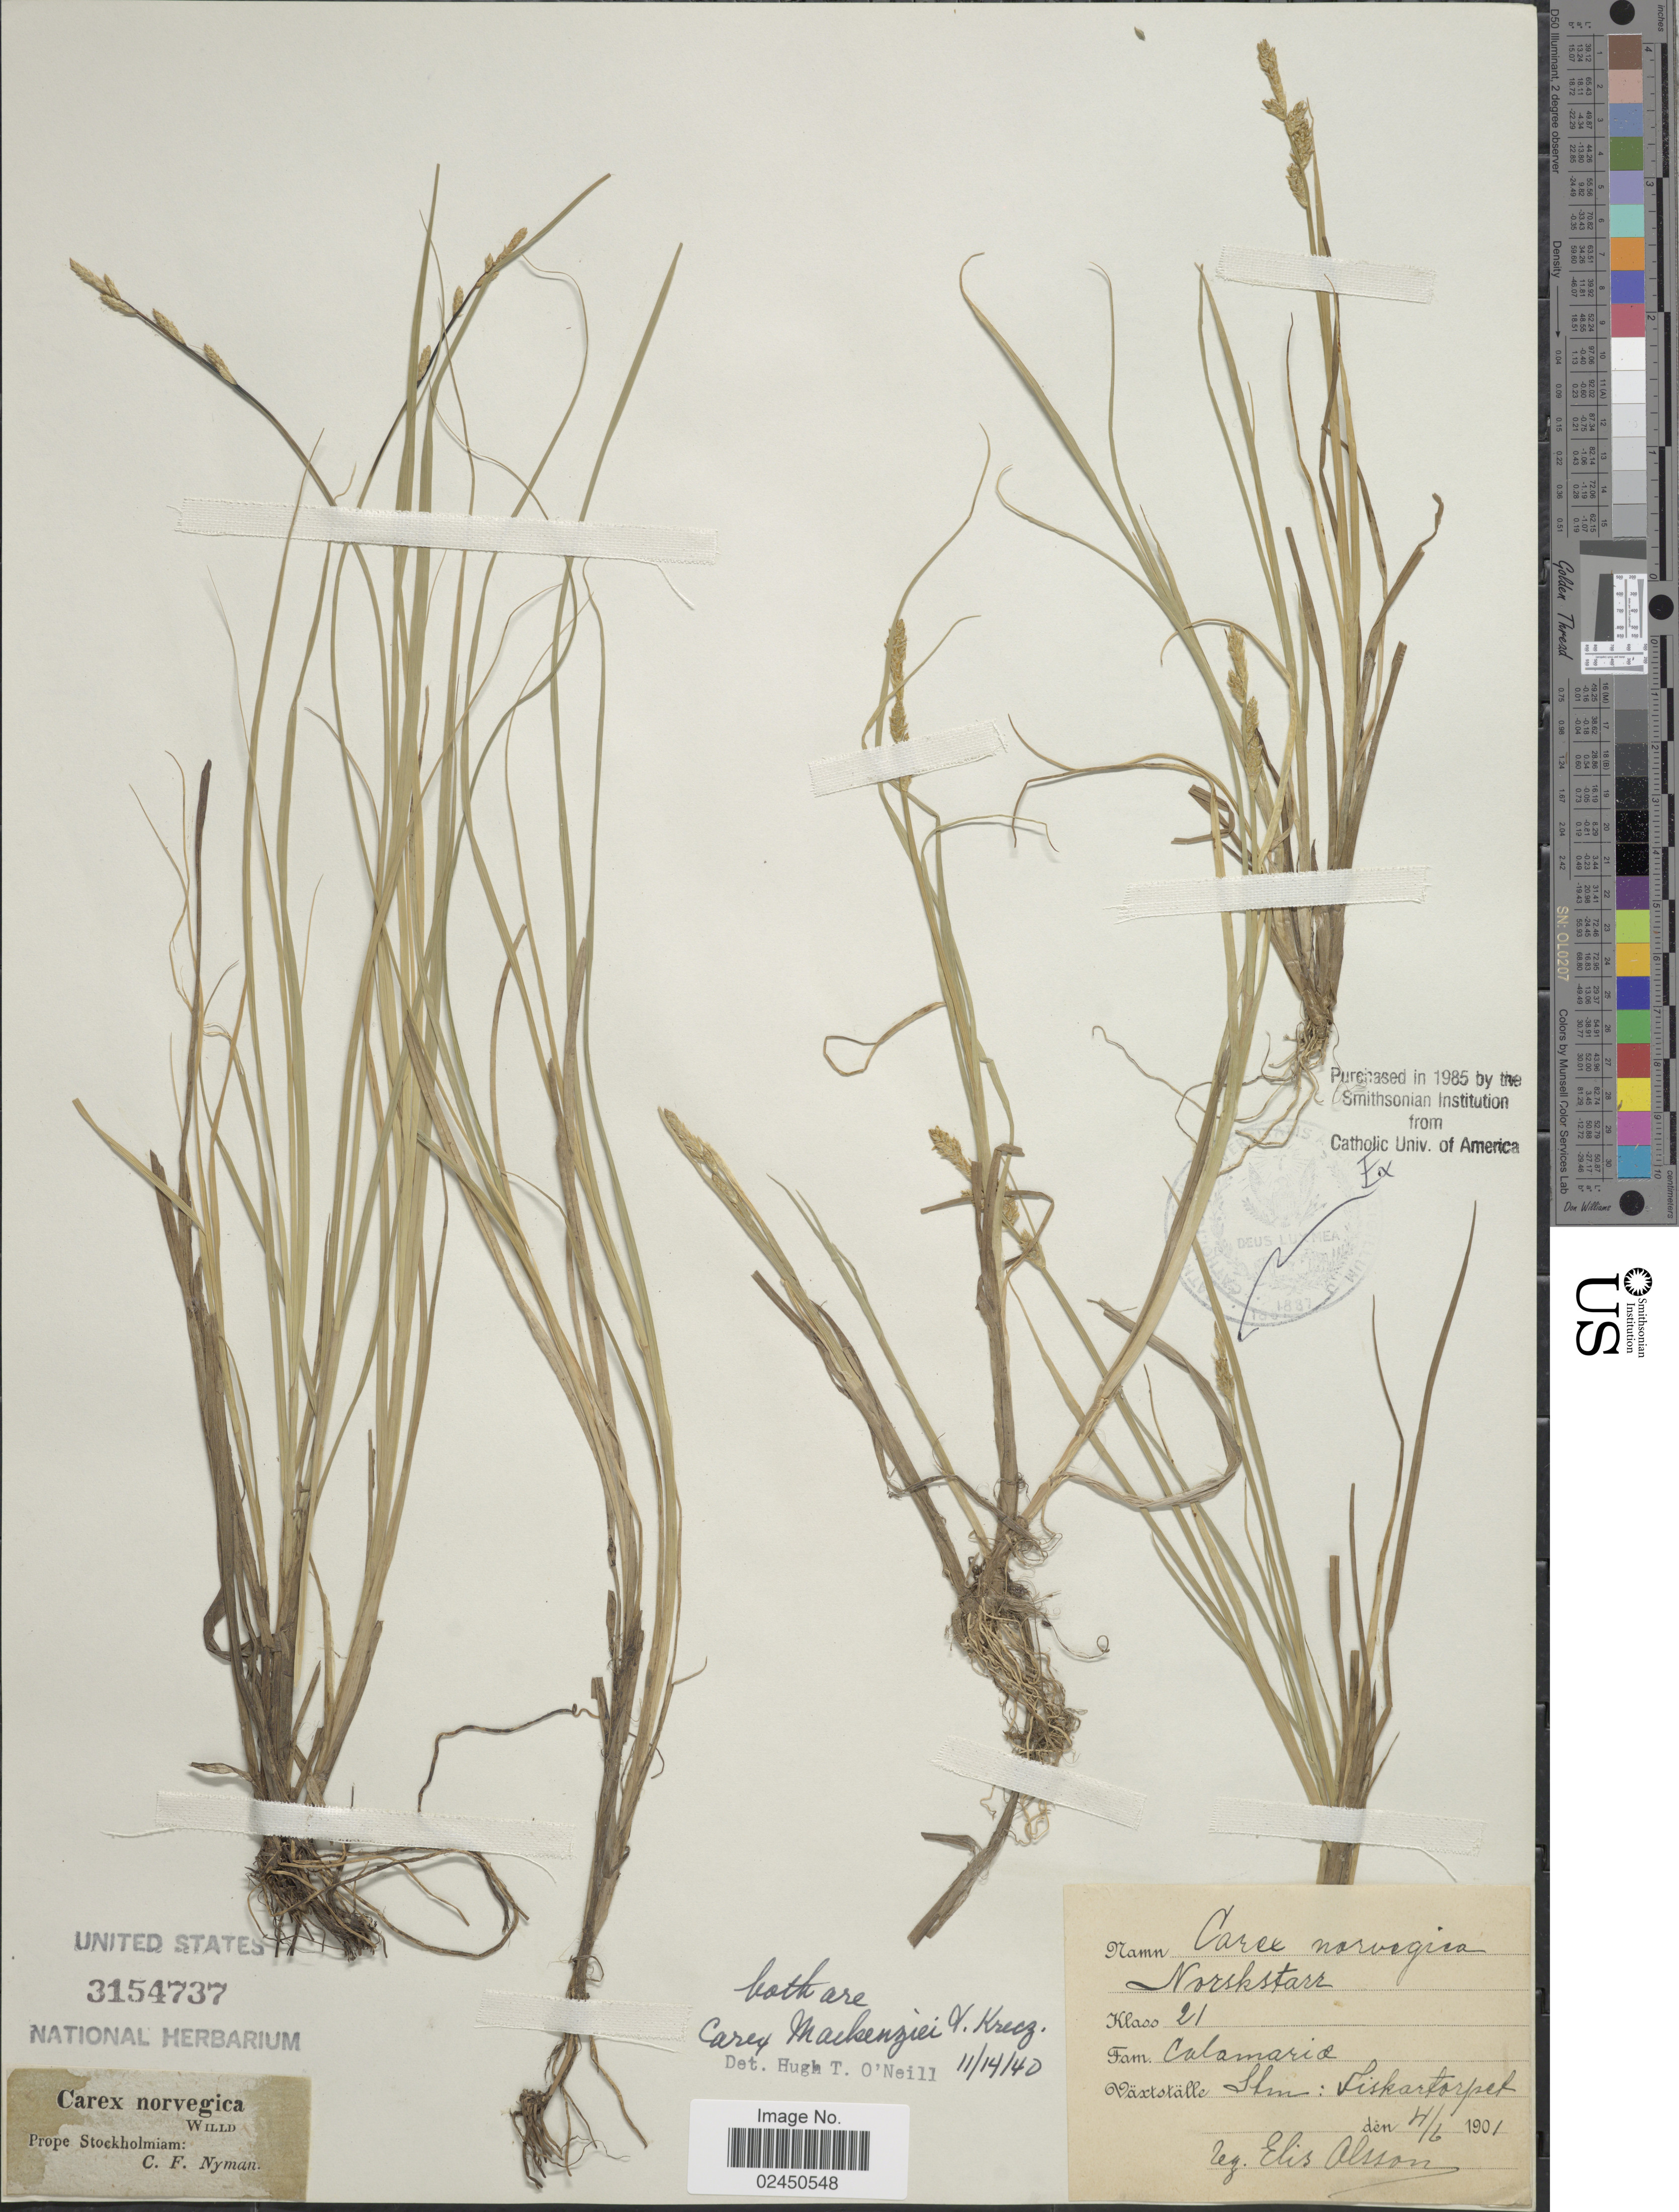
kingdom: Plantae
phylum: Tracheophyta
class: Liliopsida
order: Poales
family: Cyperaceae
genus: Carex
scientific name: Carex mackenziei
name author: V.I. Krecz.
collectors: E. Olsson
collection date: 1901-06-04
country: Sweden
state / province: Skåne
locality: Skm.: Fiskartorpet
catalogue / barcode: US 3154737-2